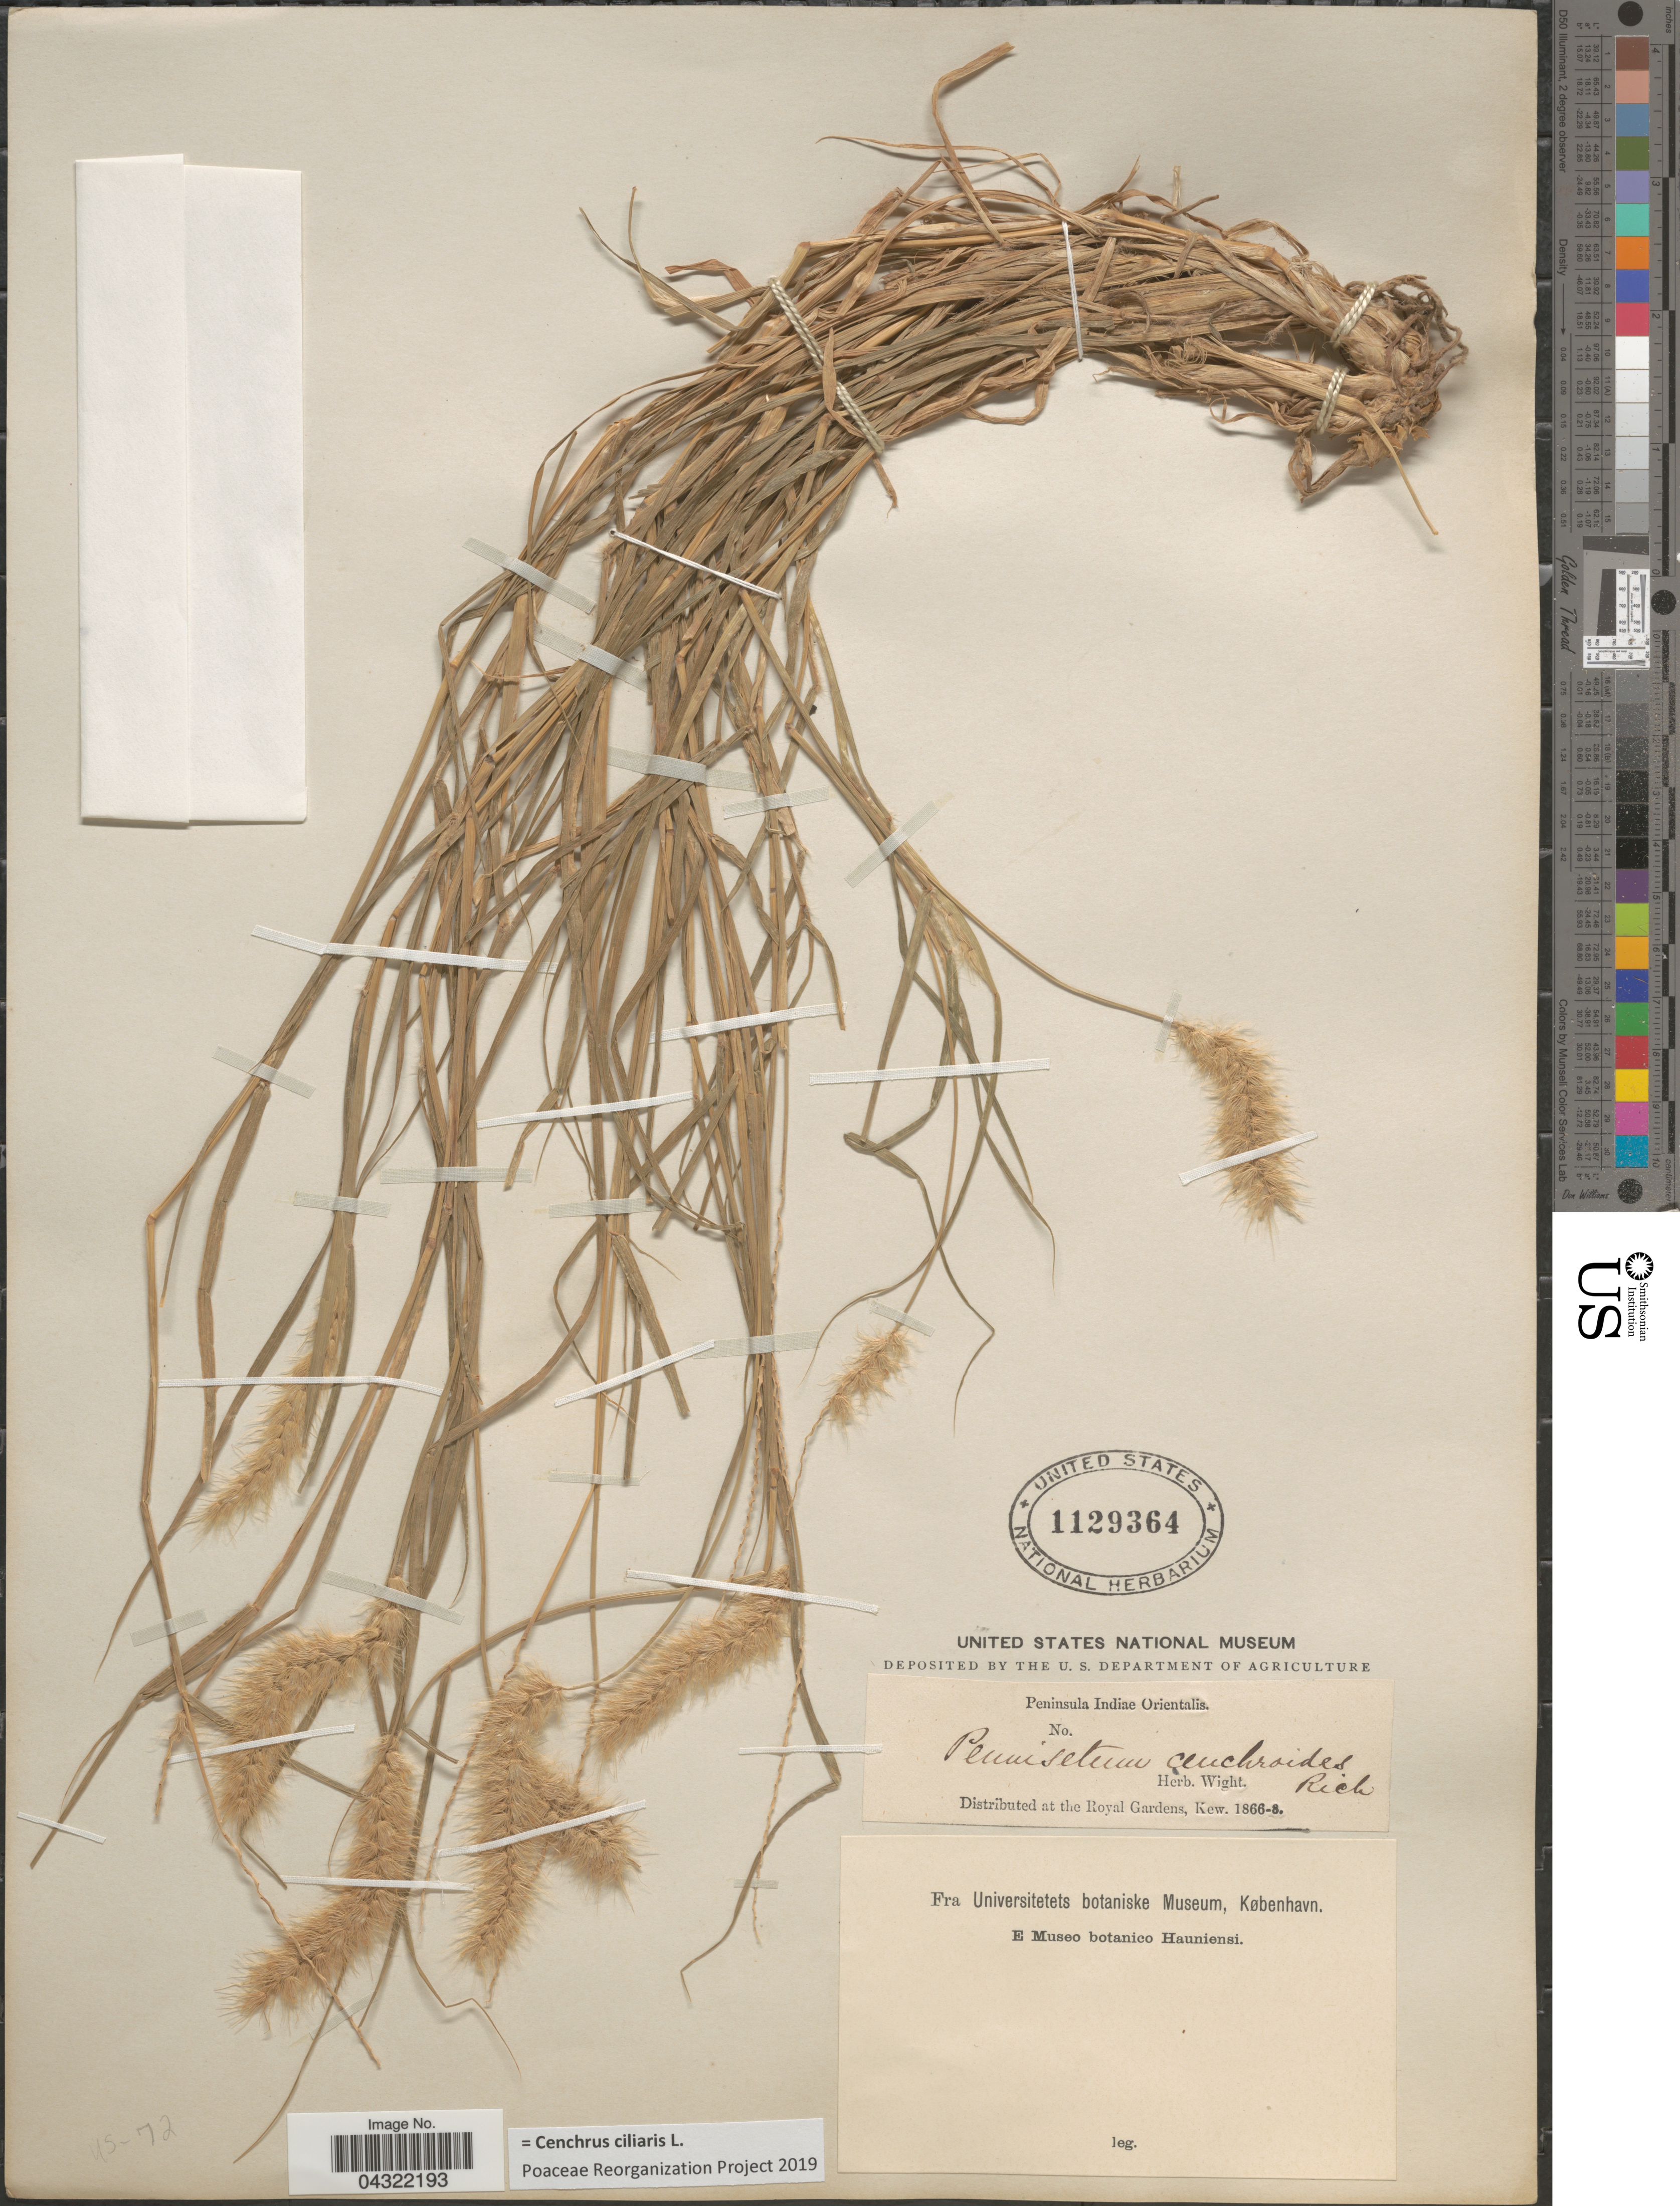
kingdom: Plantae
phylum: Tracheophyta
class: Liliopsida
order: Poales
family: Poaceae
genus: Cenchrus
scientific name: Cenchrus ciliaris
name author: L.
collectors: ex Herb. Wight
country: India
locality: Peninsula Indiae Orientalis.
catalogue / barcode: US 1129364